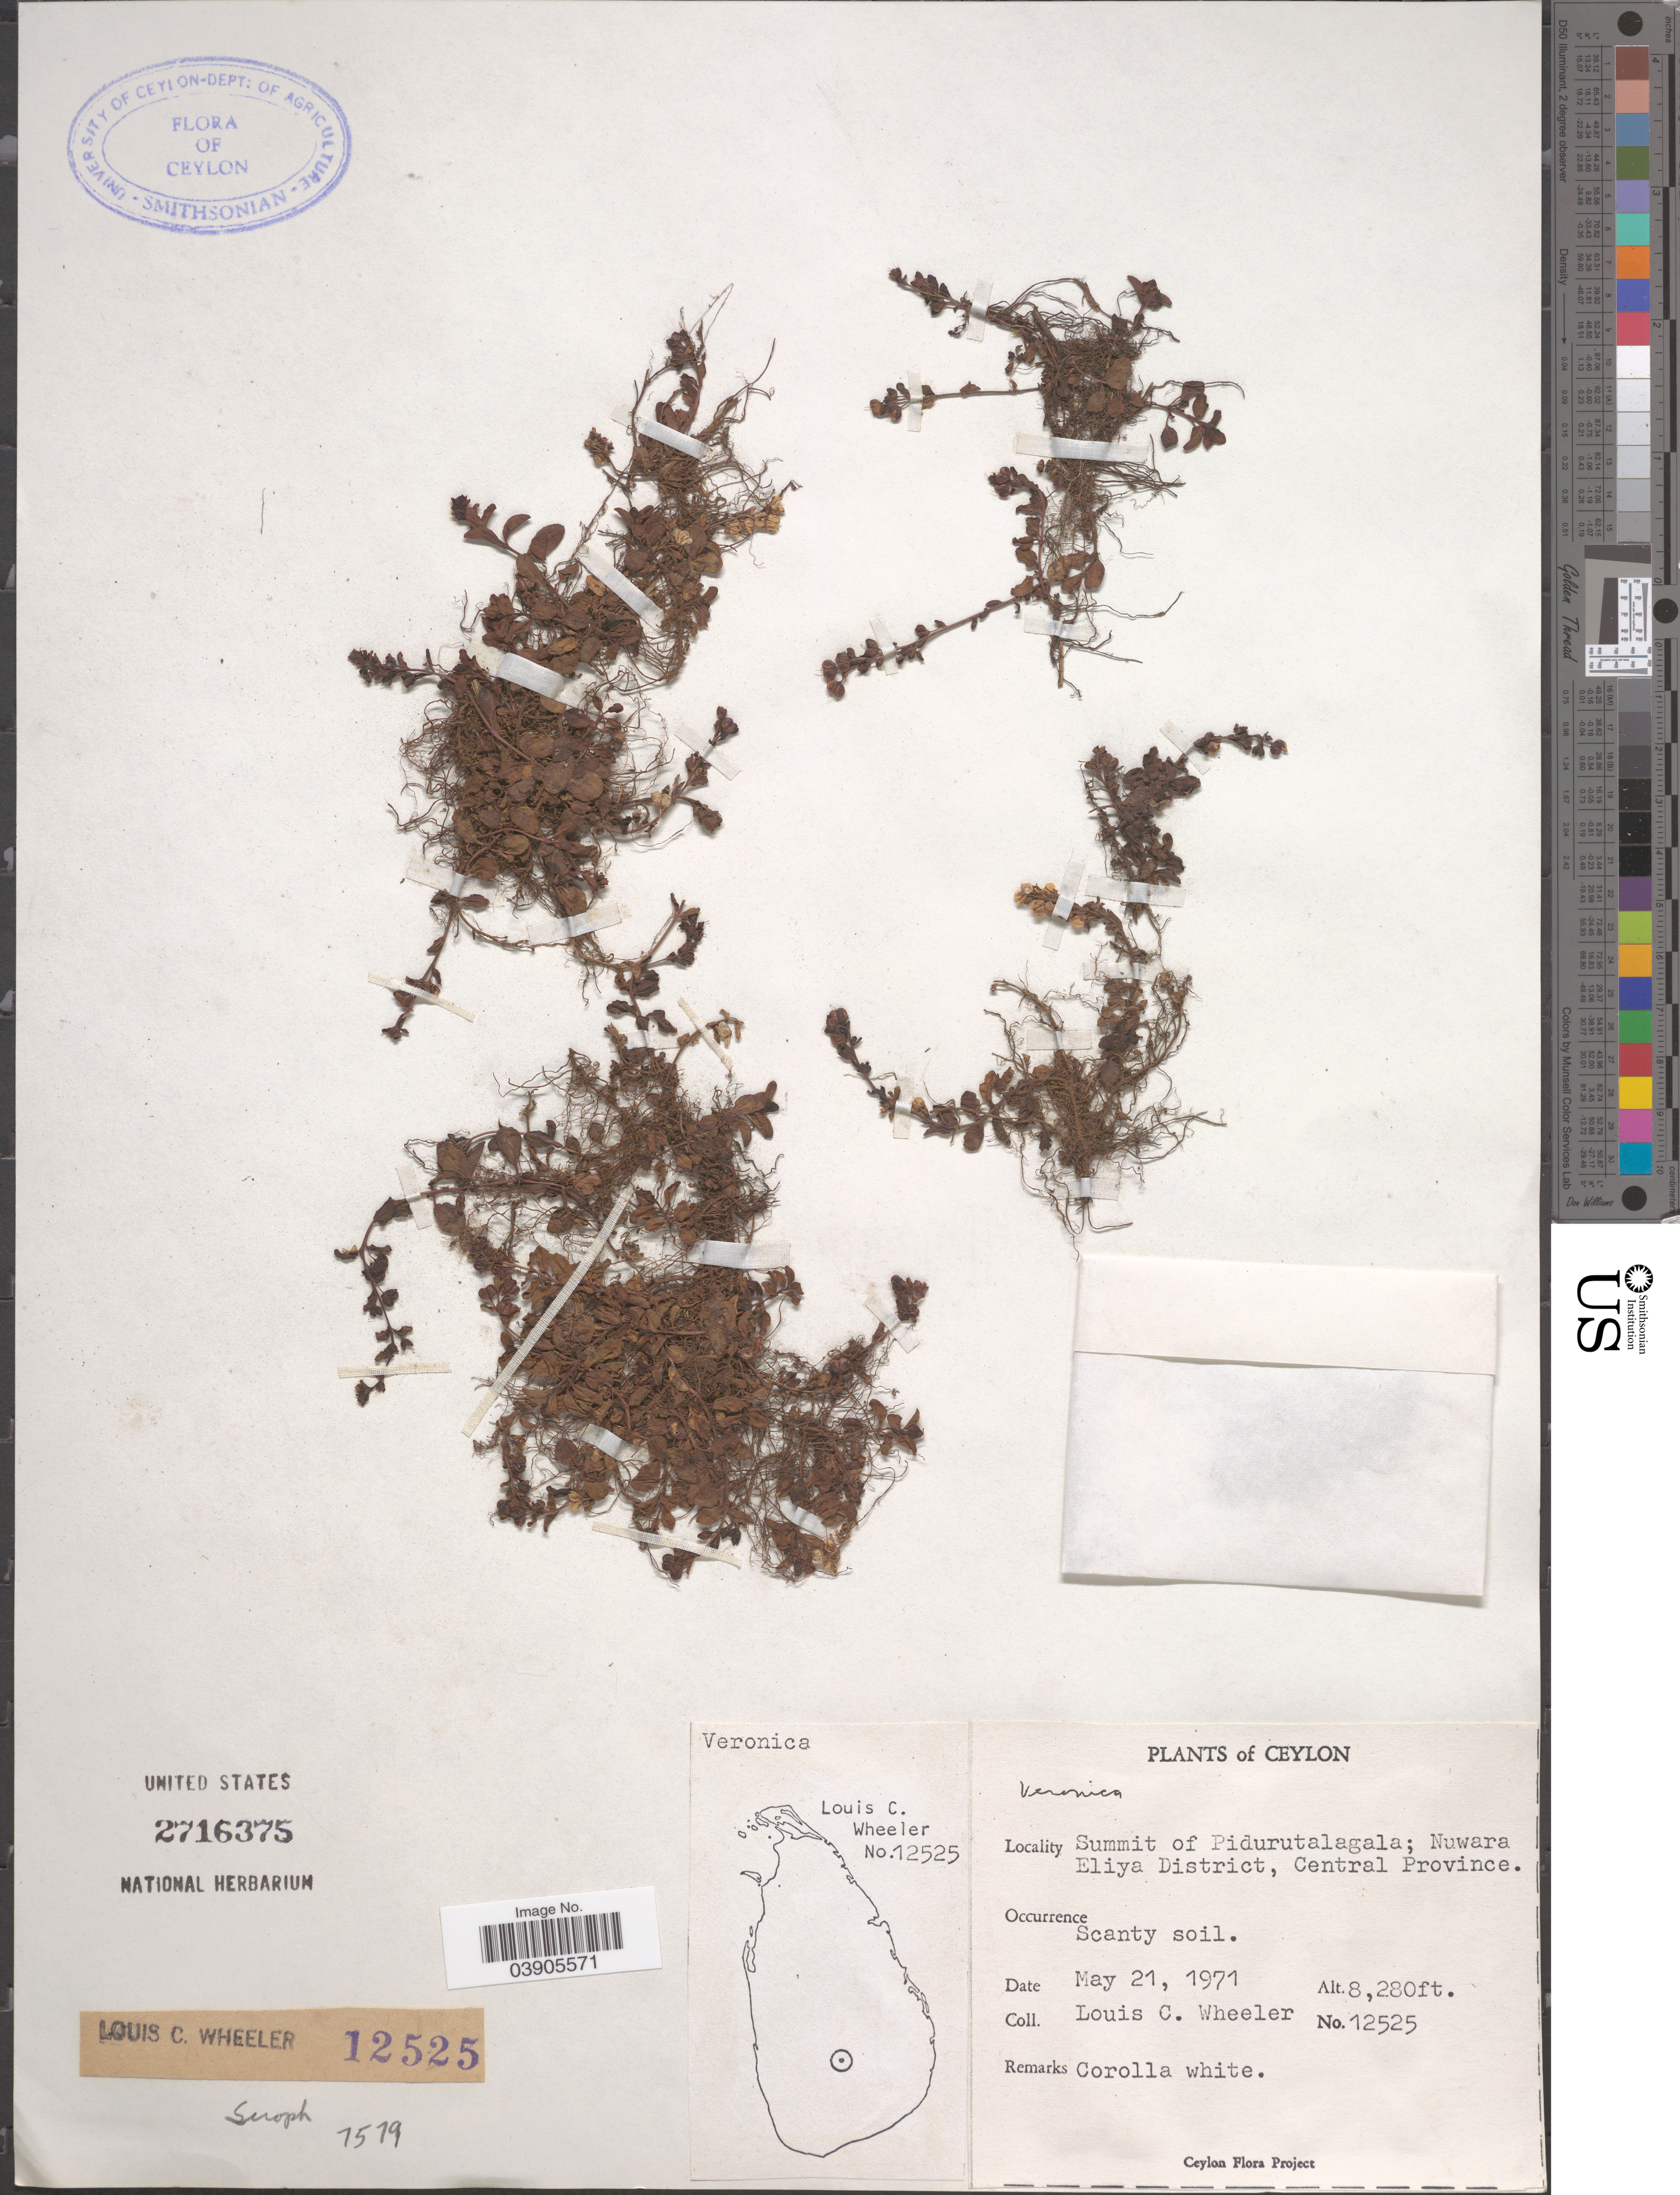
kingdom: Plantae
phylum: Tracheophyta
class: Magnoliopsida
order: Lamiales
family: Plantaginaceae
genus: Veronica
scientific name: Veronica serpyllifolia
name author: L.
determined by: Albach, Dirk C.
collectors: L. C. Wheeler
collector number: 12525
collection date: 1971-05-21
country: Sri Lanka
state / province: Central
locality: Ceylon. Summit of Pidurutalagala; Nuwara Eliya District.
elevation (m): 2524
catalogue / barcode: US 2716375